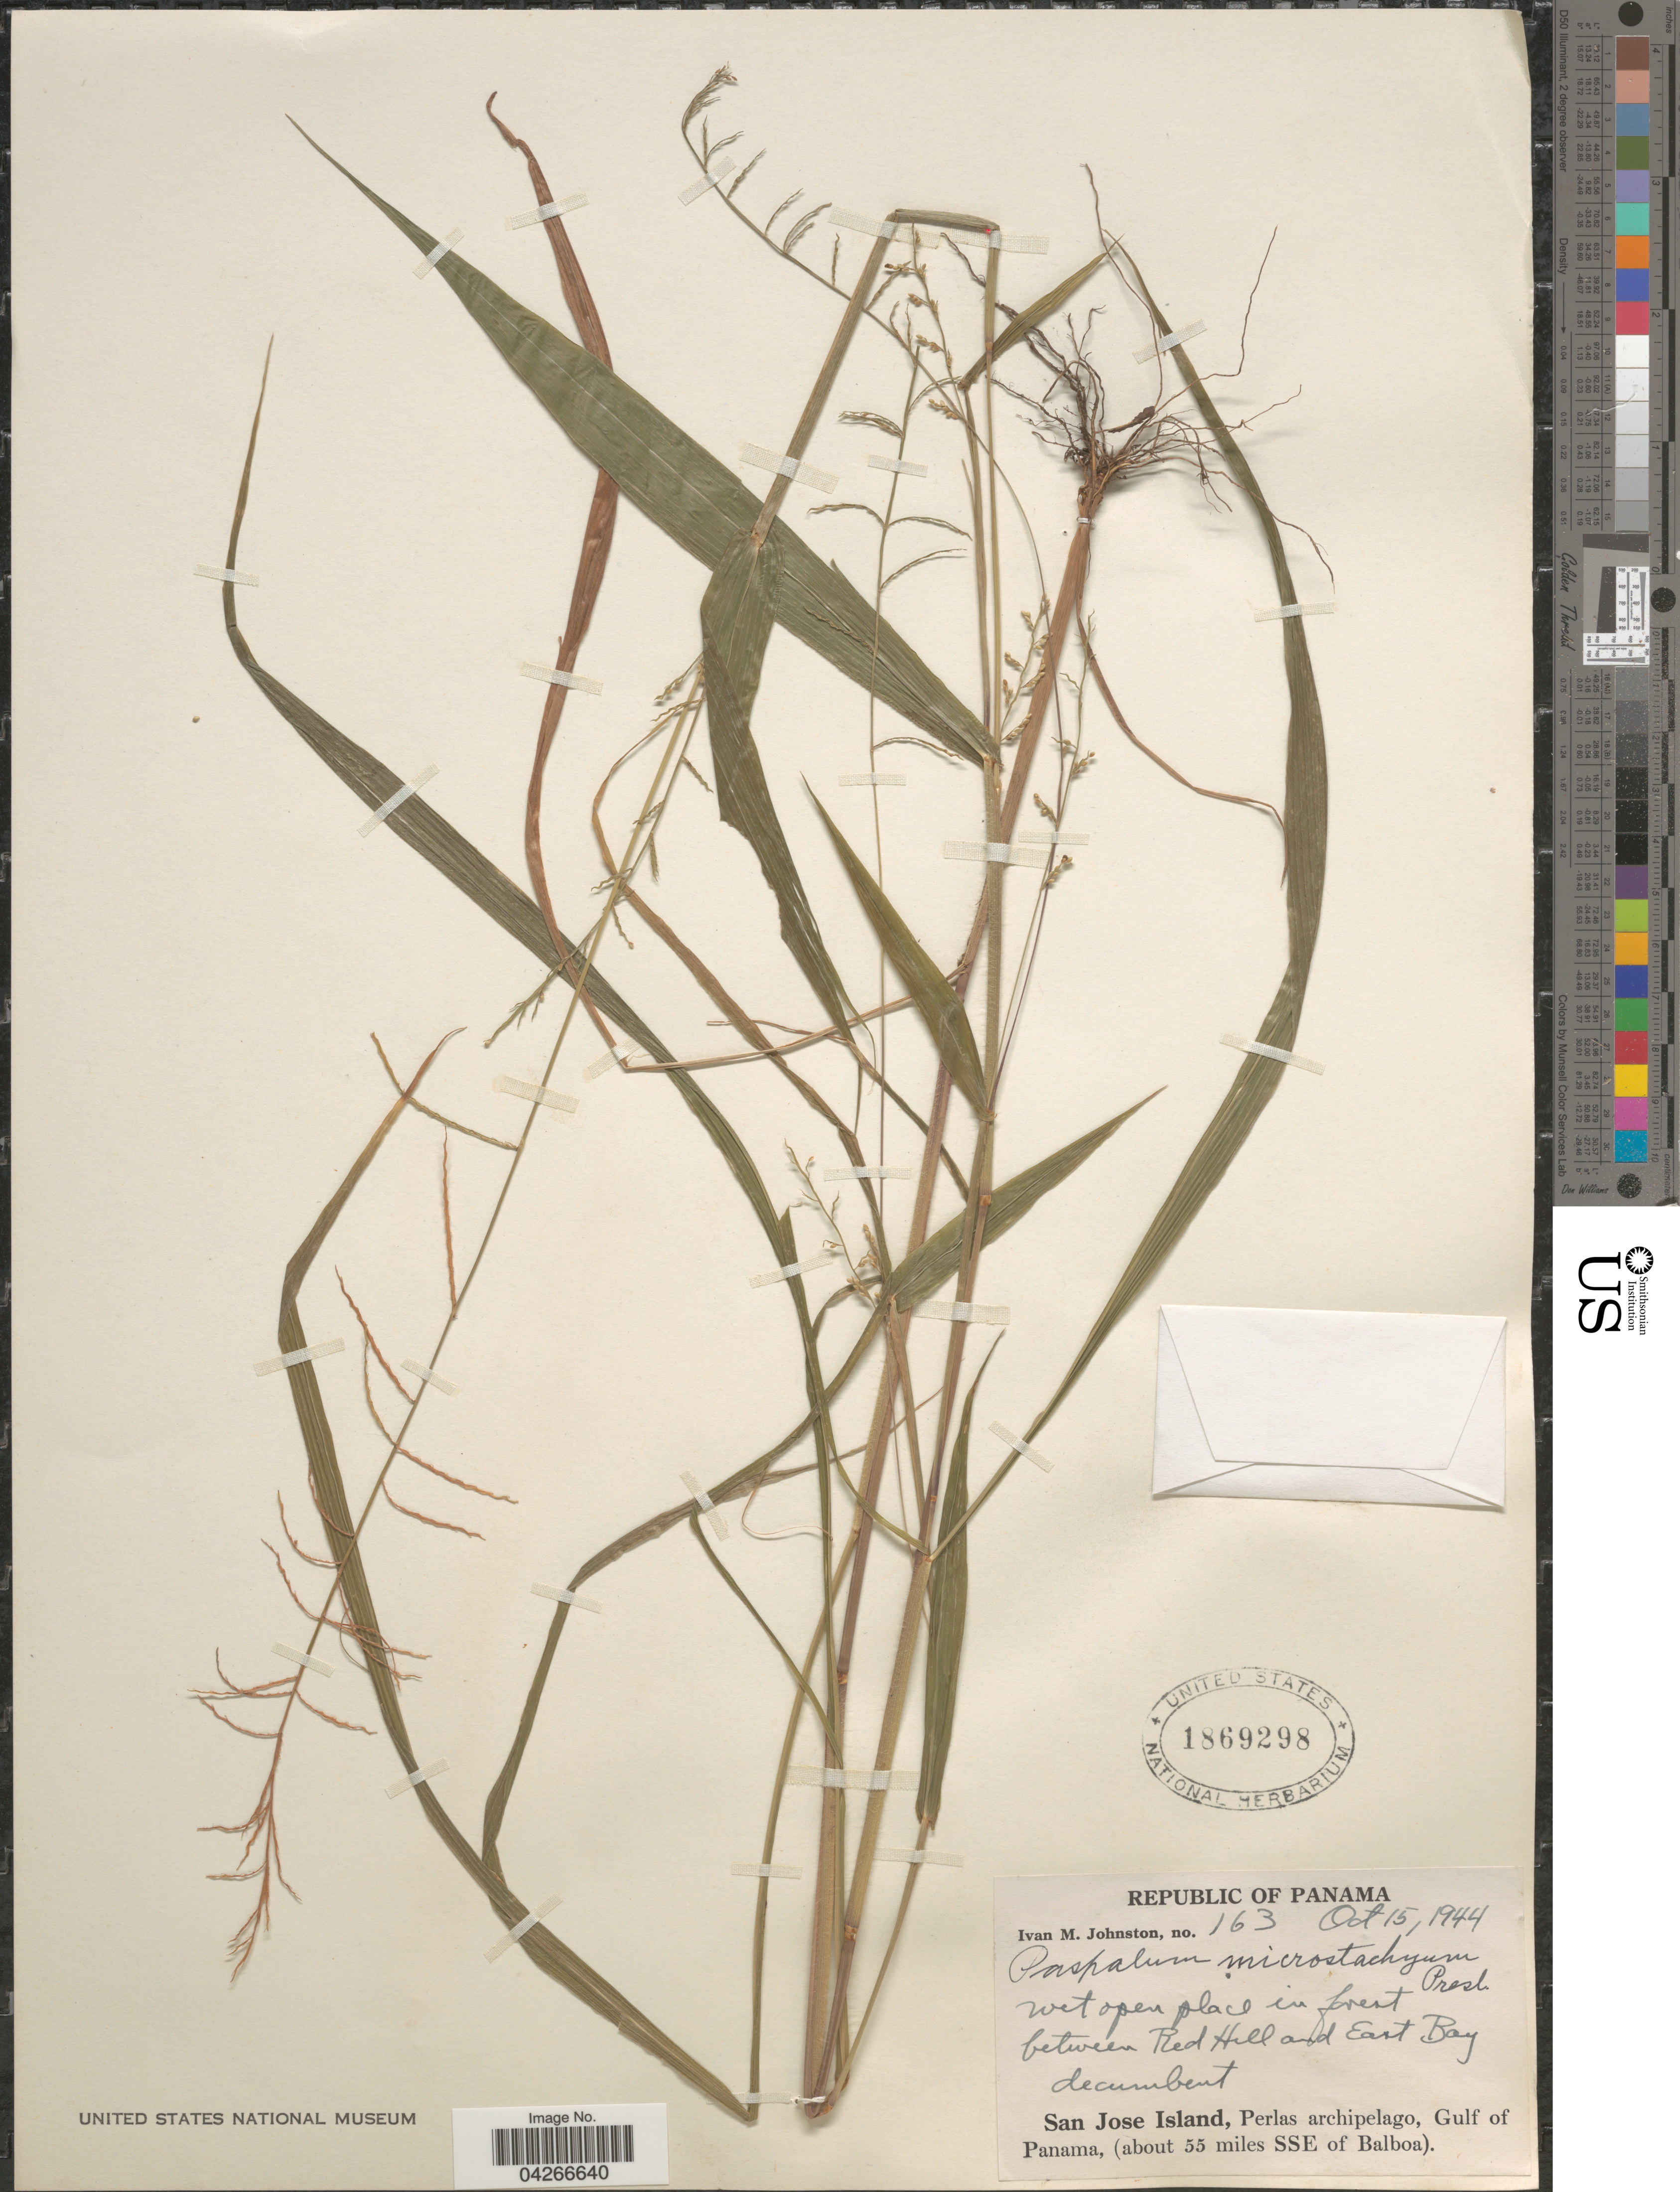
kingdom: Plantae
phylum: Tracheophyta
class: Liliopsida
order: Poales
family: Poaceae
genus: Paspalum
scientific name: Paspalum microstachyum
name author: J. Presl in C. Presl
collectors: I.M. Johnston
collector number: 163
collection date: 1944-10-15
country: Panama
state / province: Panamá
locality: Republic of Panama. Between Red Hill and East Bay. San Jose Island, Perlas archipelago, Gulf of Panama, (about 55 miles SSE of Balboa).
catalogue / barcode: US 1869298